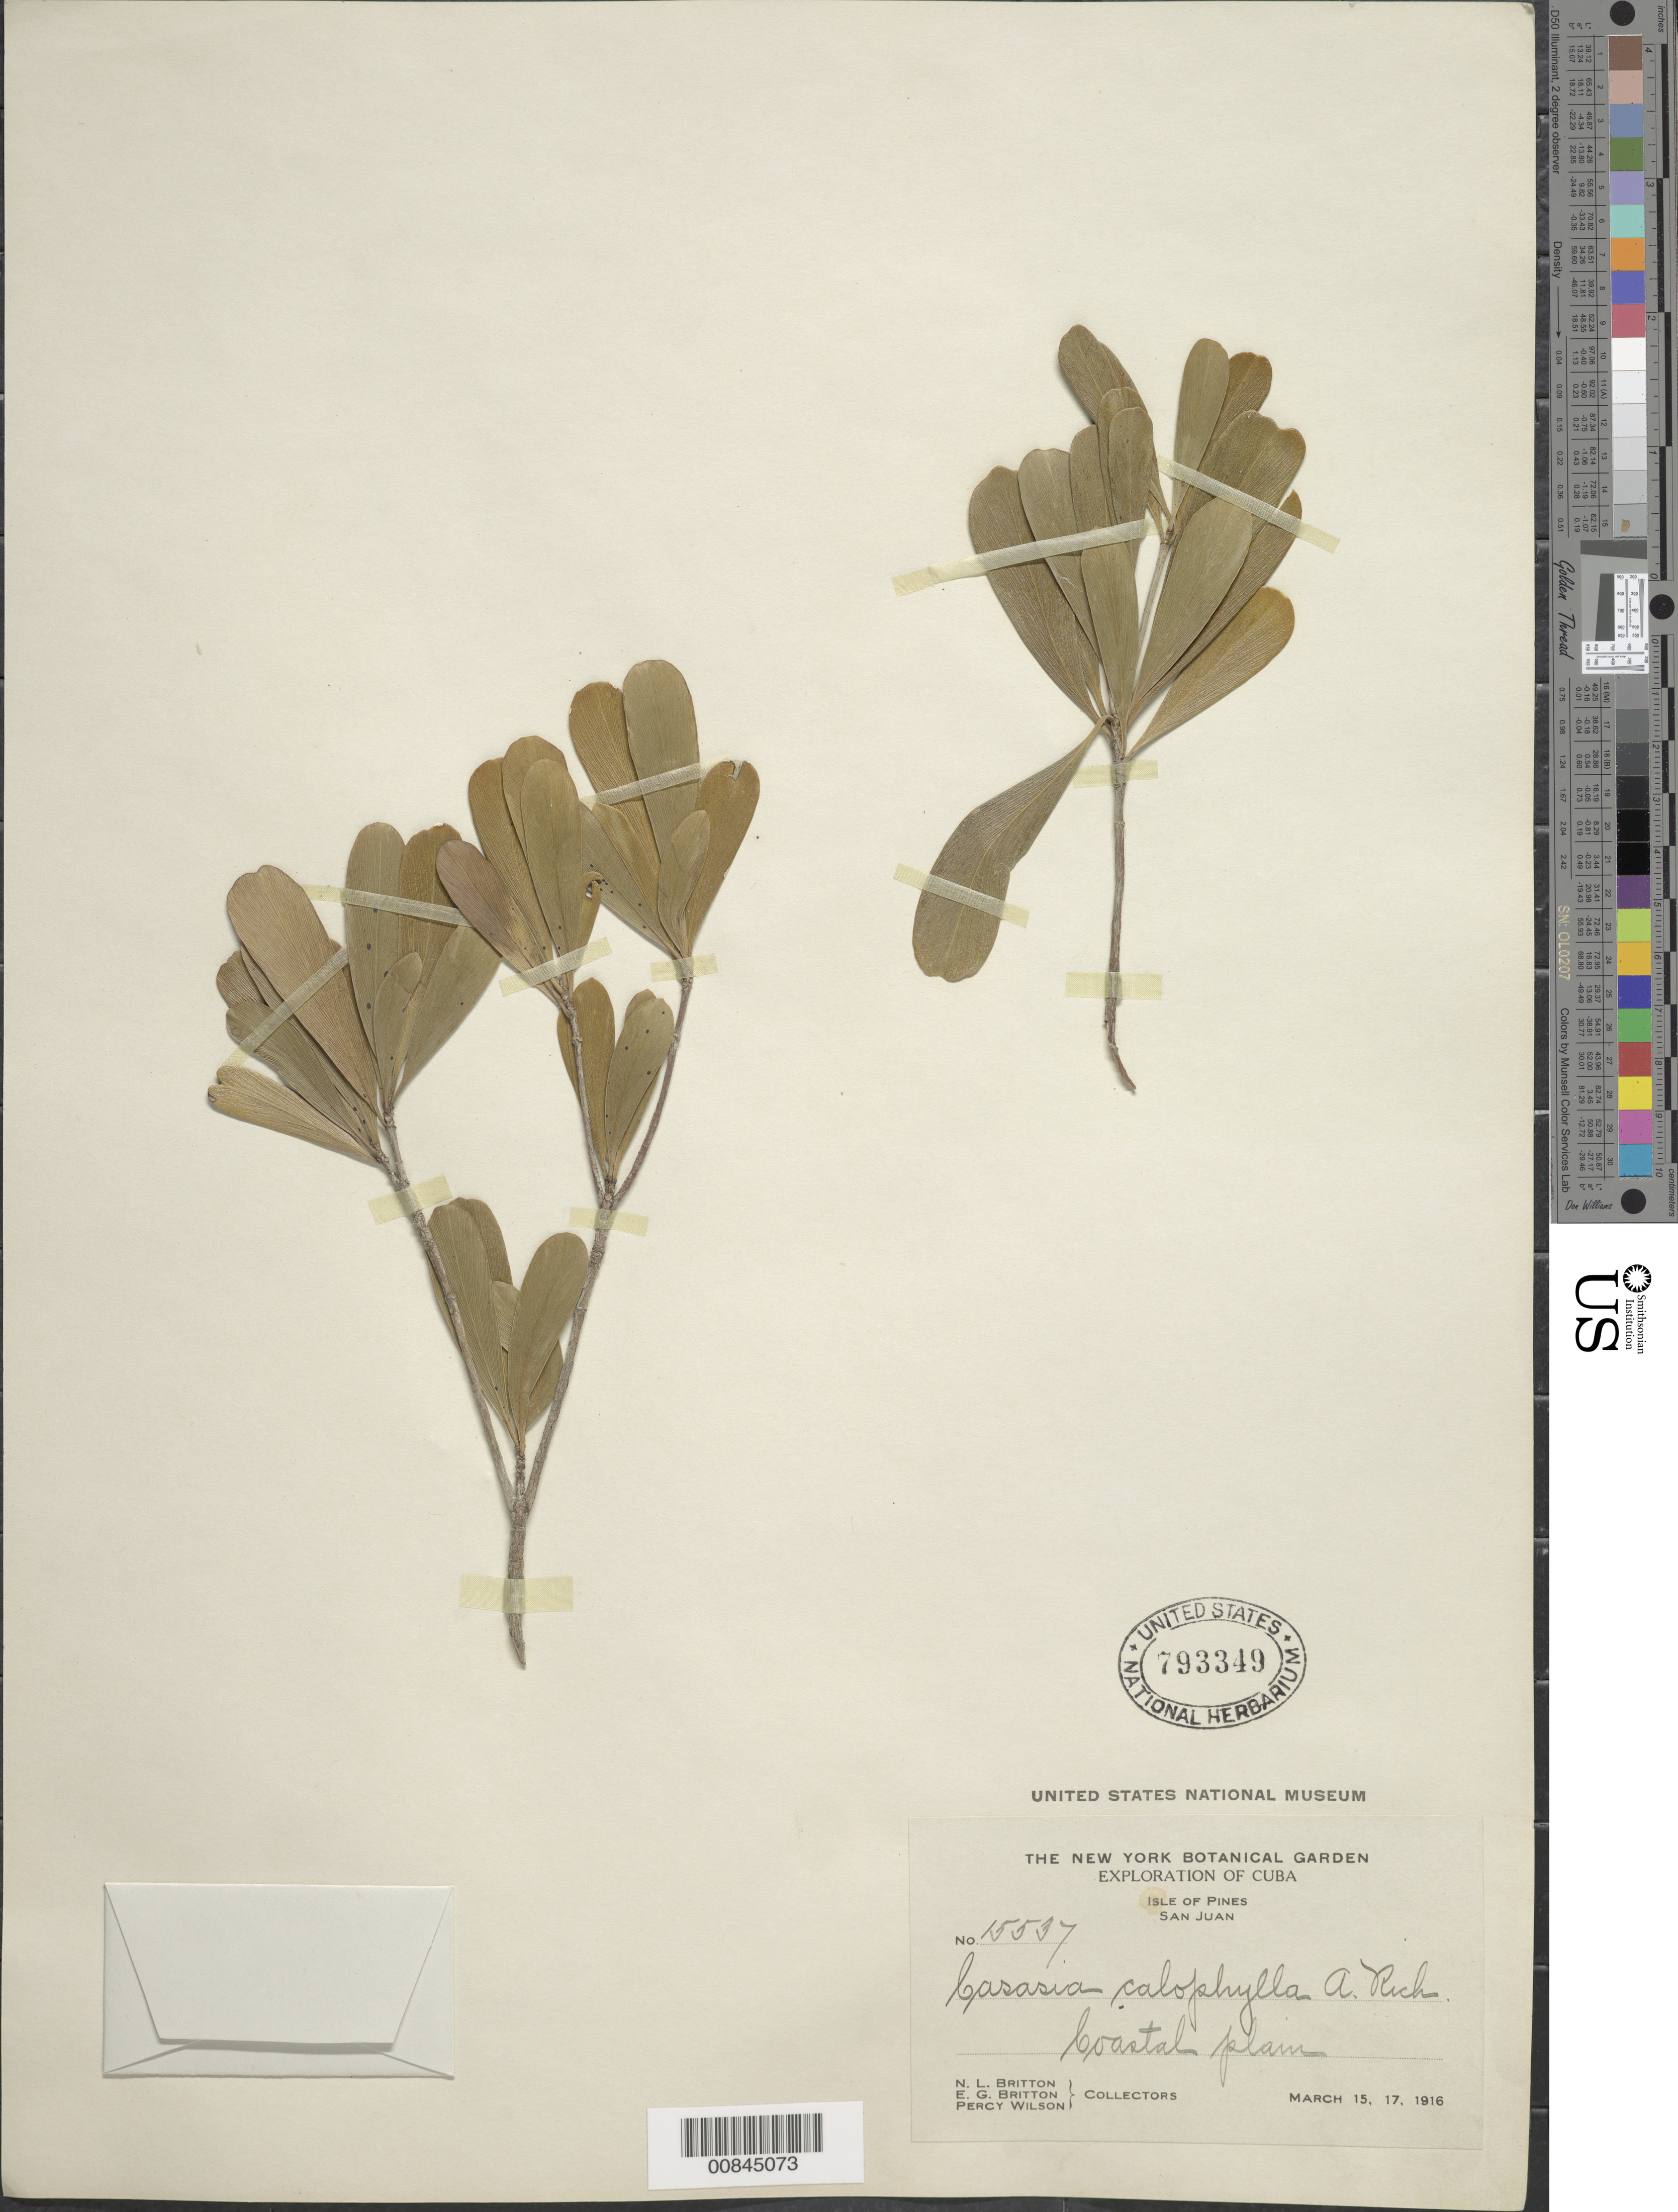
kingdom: Plantae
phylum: Tracheophyta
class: Magnoliopsida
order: Gentianales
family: Rubiaceae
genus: Casasia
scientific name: Casasia calophylla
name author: A. Rich.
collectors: N. Britton, E. G. Britton & P. Wilson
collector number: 15537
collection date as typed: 15 Mar 1916 and 17 Mar 1916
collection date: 1916-03-15,1916-03-17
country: Cuba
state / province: Isla de La Juventud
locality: San Juan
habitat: Coastal plain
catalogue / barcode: US 793349